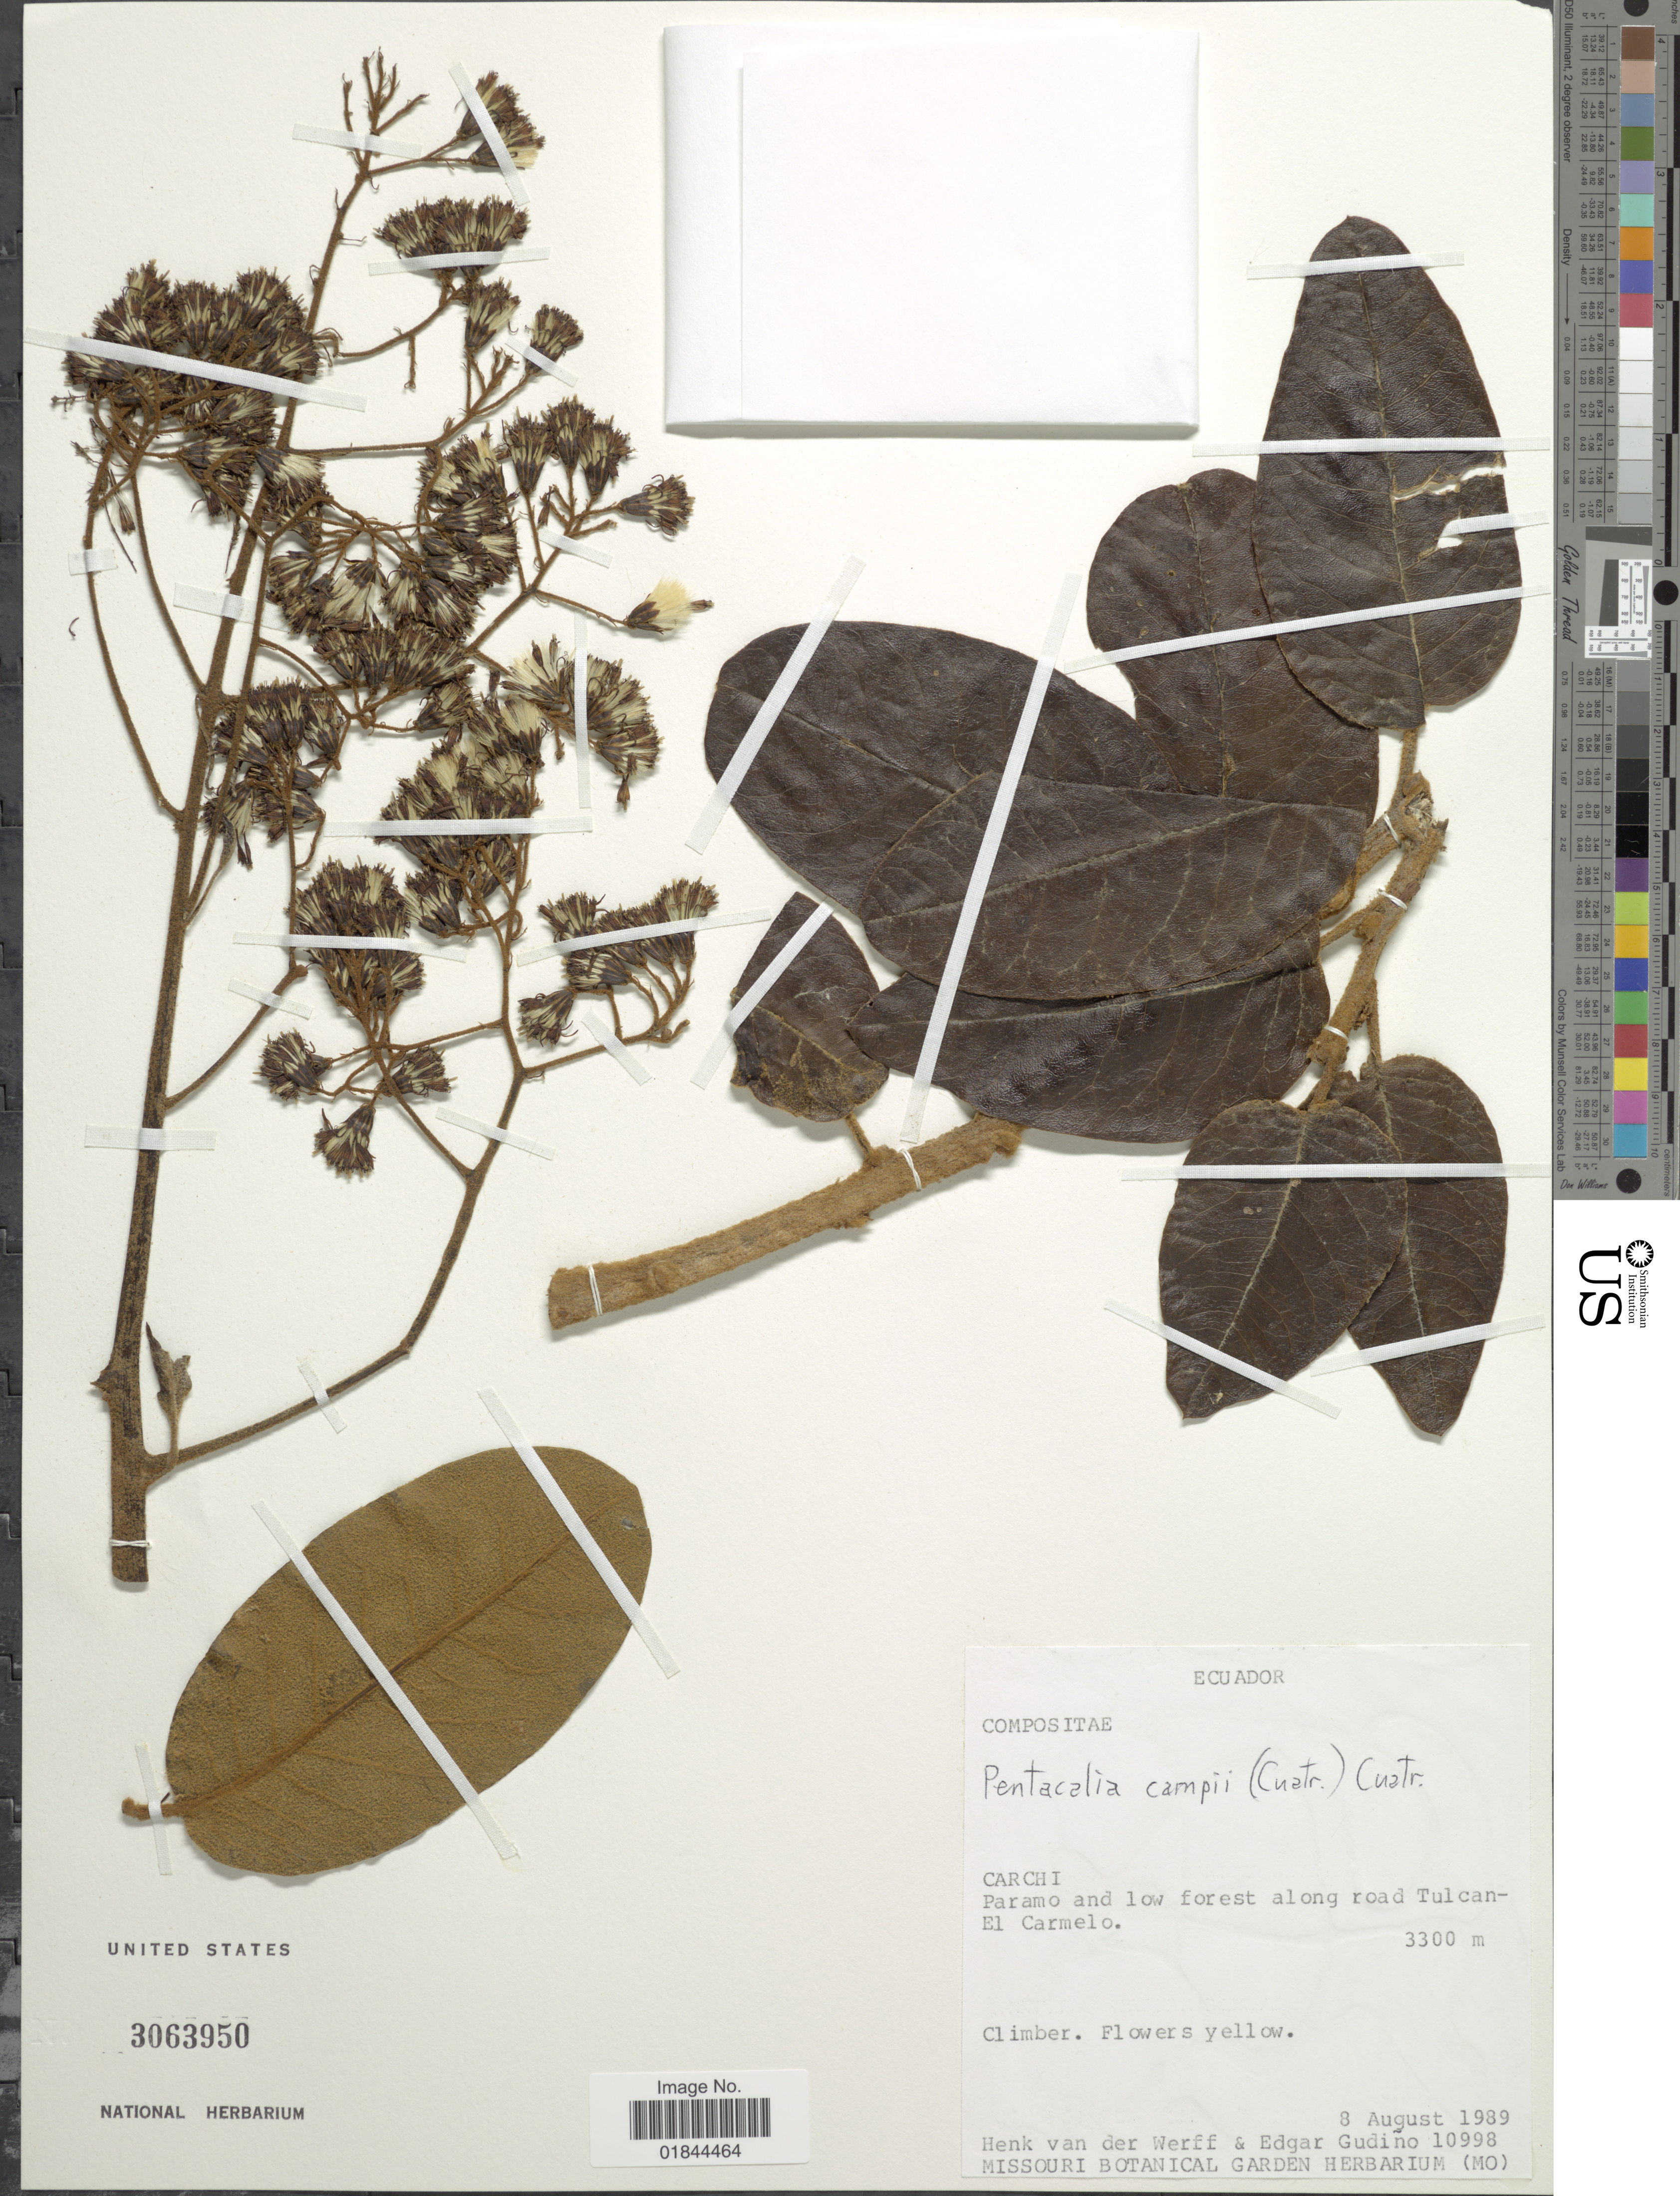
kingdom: Plantae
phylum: Tracheophyta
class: Magnoliopsida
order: Asterales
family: Asteraceae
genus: Pentacalia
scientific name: Pentacalia popayanensis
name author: (Hieron.) Cuatrec.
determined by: Calvo, Joel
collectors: H. van der Werff & E. Gudiño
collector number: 10998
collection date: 1989-08-08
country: Ecuador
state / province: Carchi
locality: Paramo and low forest along road Tulucan-El Carmelo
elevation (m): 3300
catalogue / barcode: US 3063950